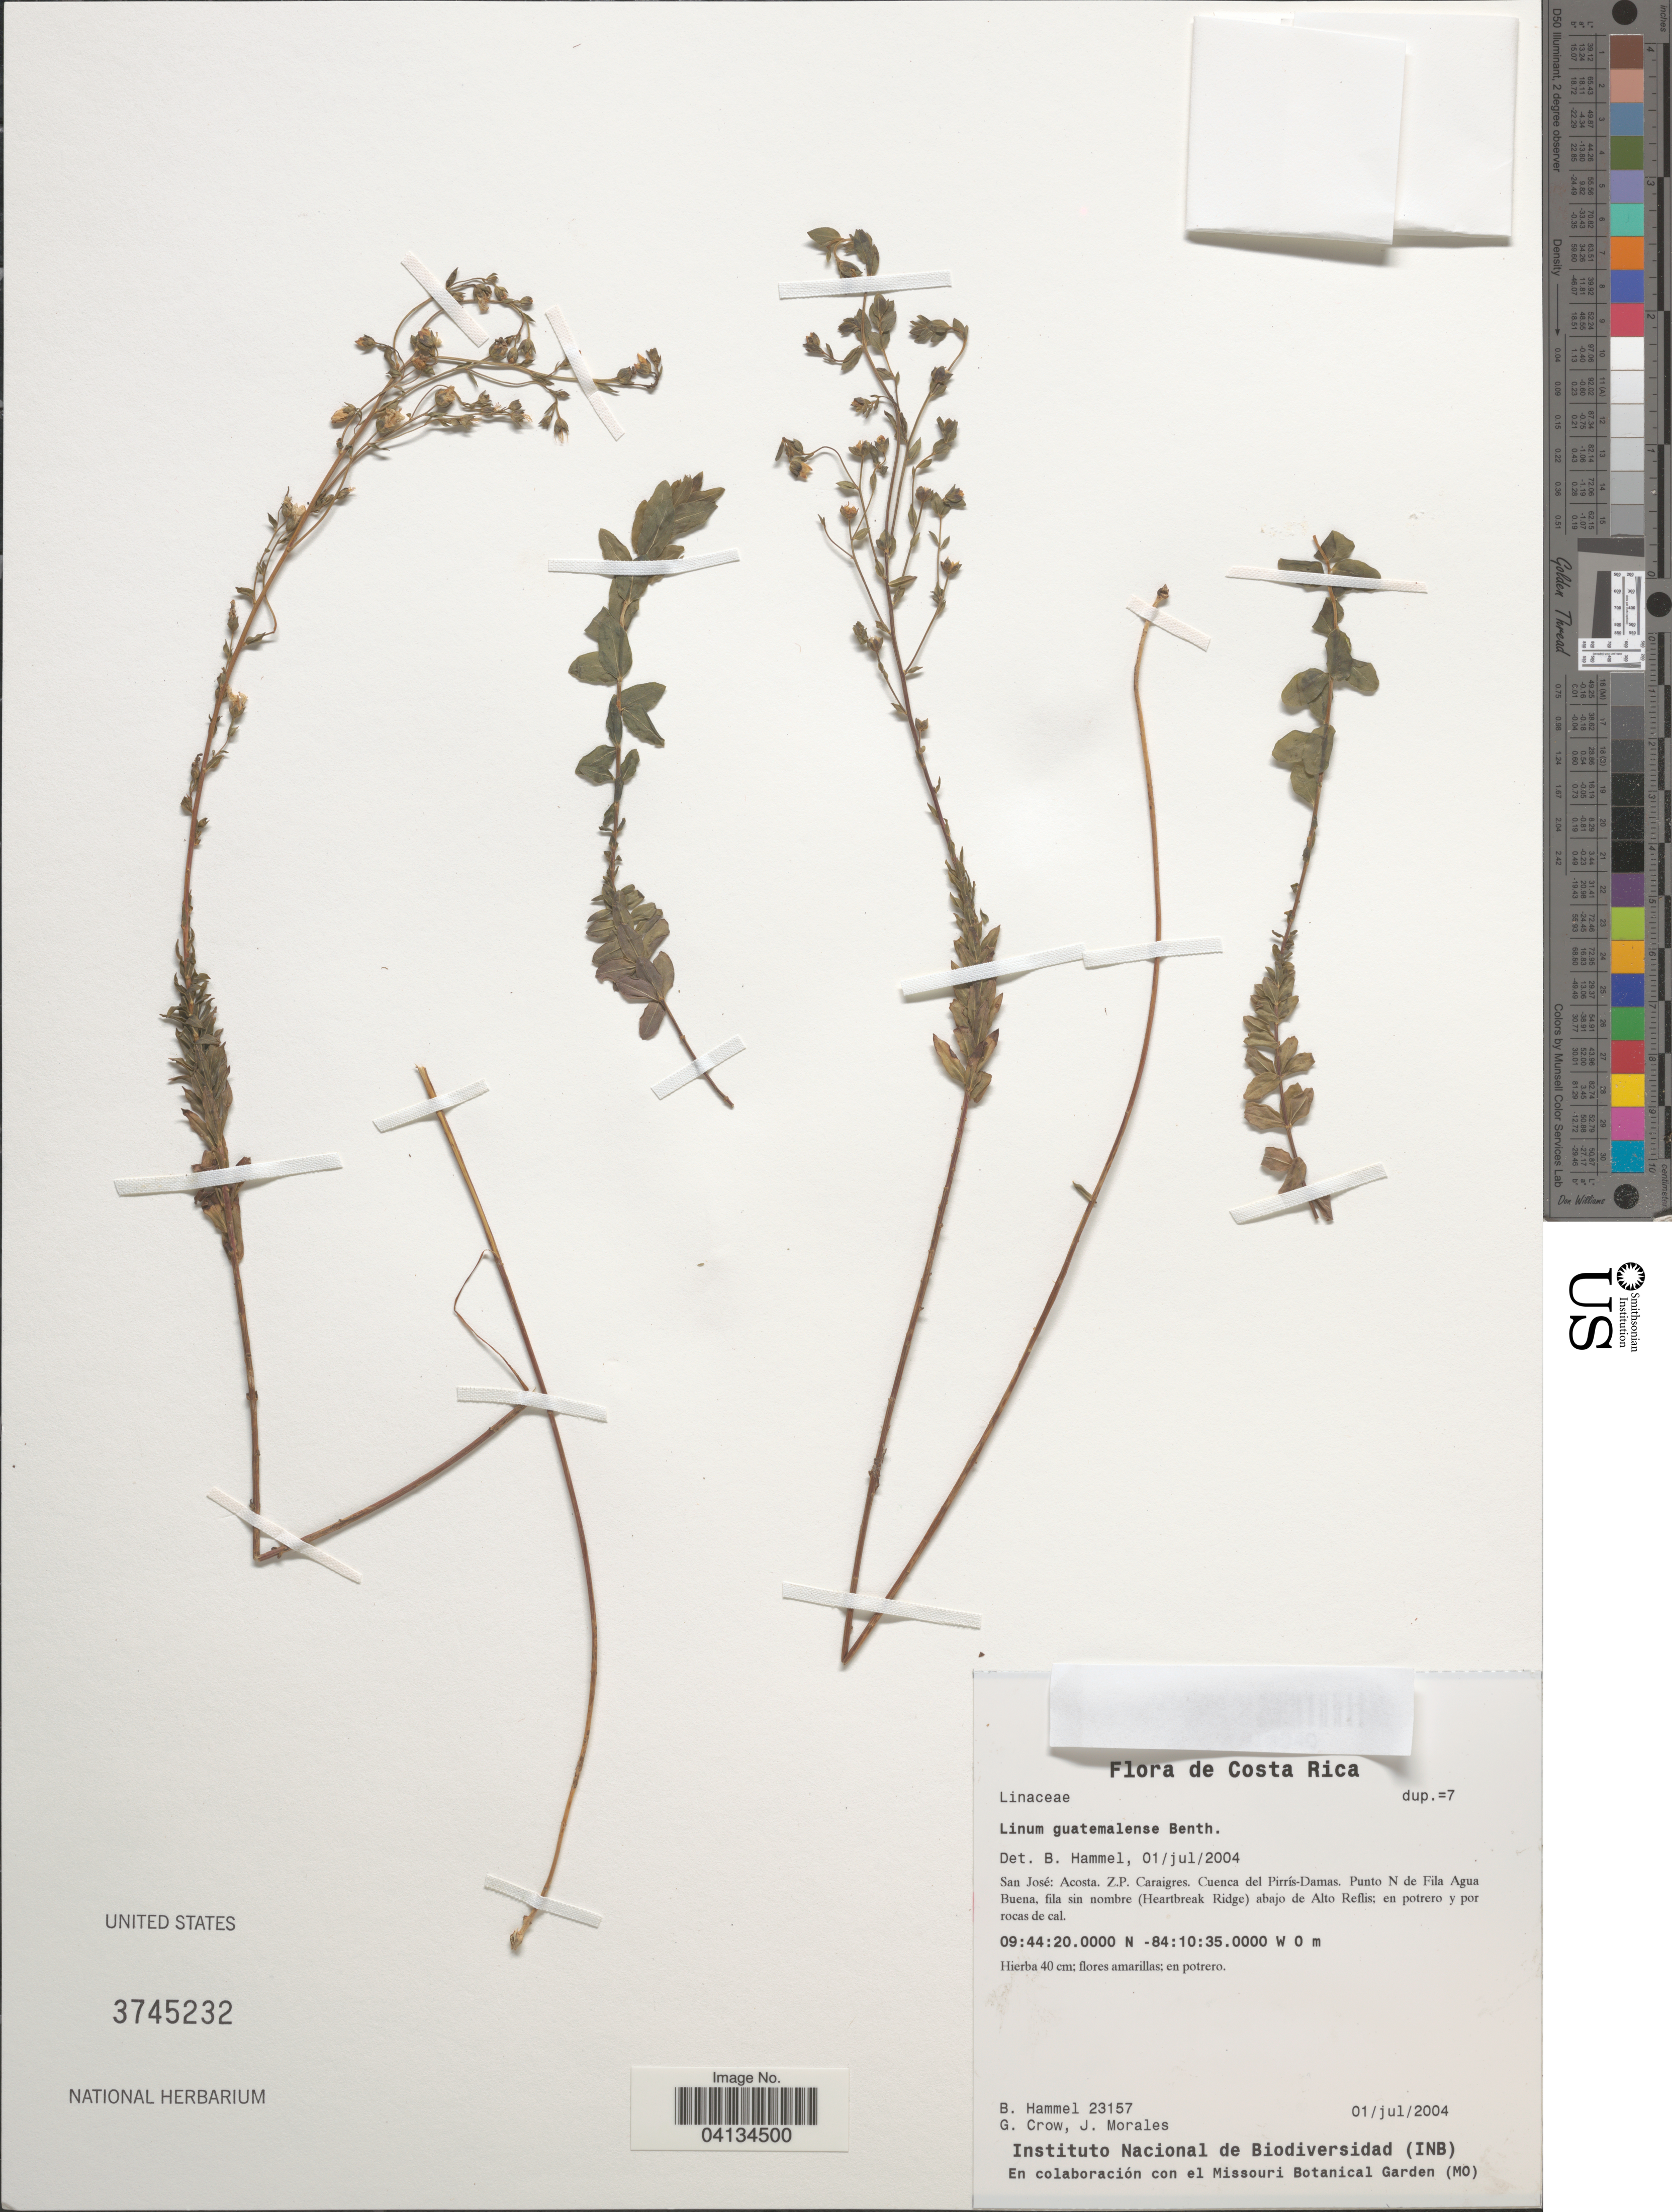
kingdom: Plantae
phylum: Tracheophyta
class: Magnoliopsida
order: Malpighiales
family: Linaceae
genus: Linum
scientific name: Linum guatemalense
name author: Benth.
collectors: B. Hammel, G. Crow & J. Morales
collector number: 23157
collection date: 2004-07-01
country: Costa Rica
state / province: San José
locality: Acosta. Z.P. Caraigres. Cuenca del Pirrís-Damas. Punto N de Fila Agua Buena, filla sin nombre (Heartbreak Ridge) abajo de Alto Reflis.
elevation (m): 0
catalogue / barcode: US 3745232